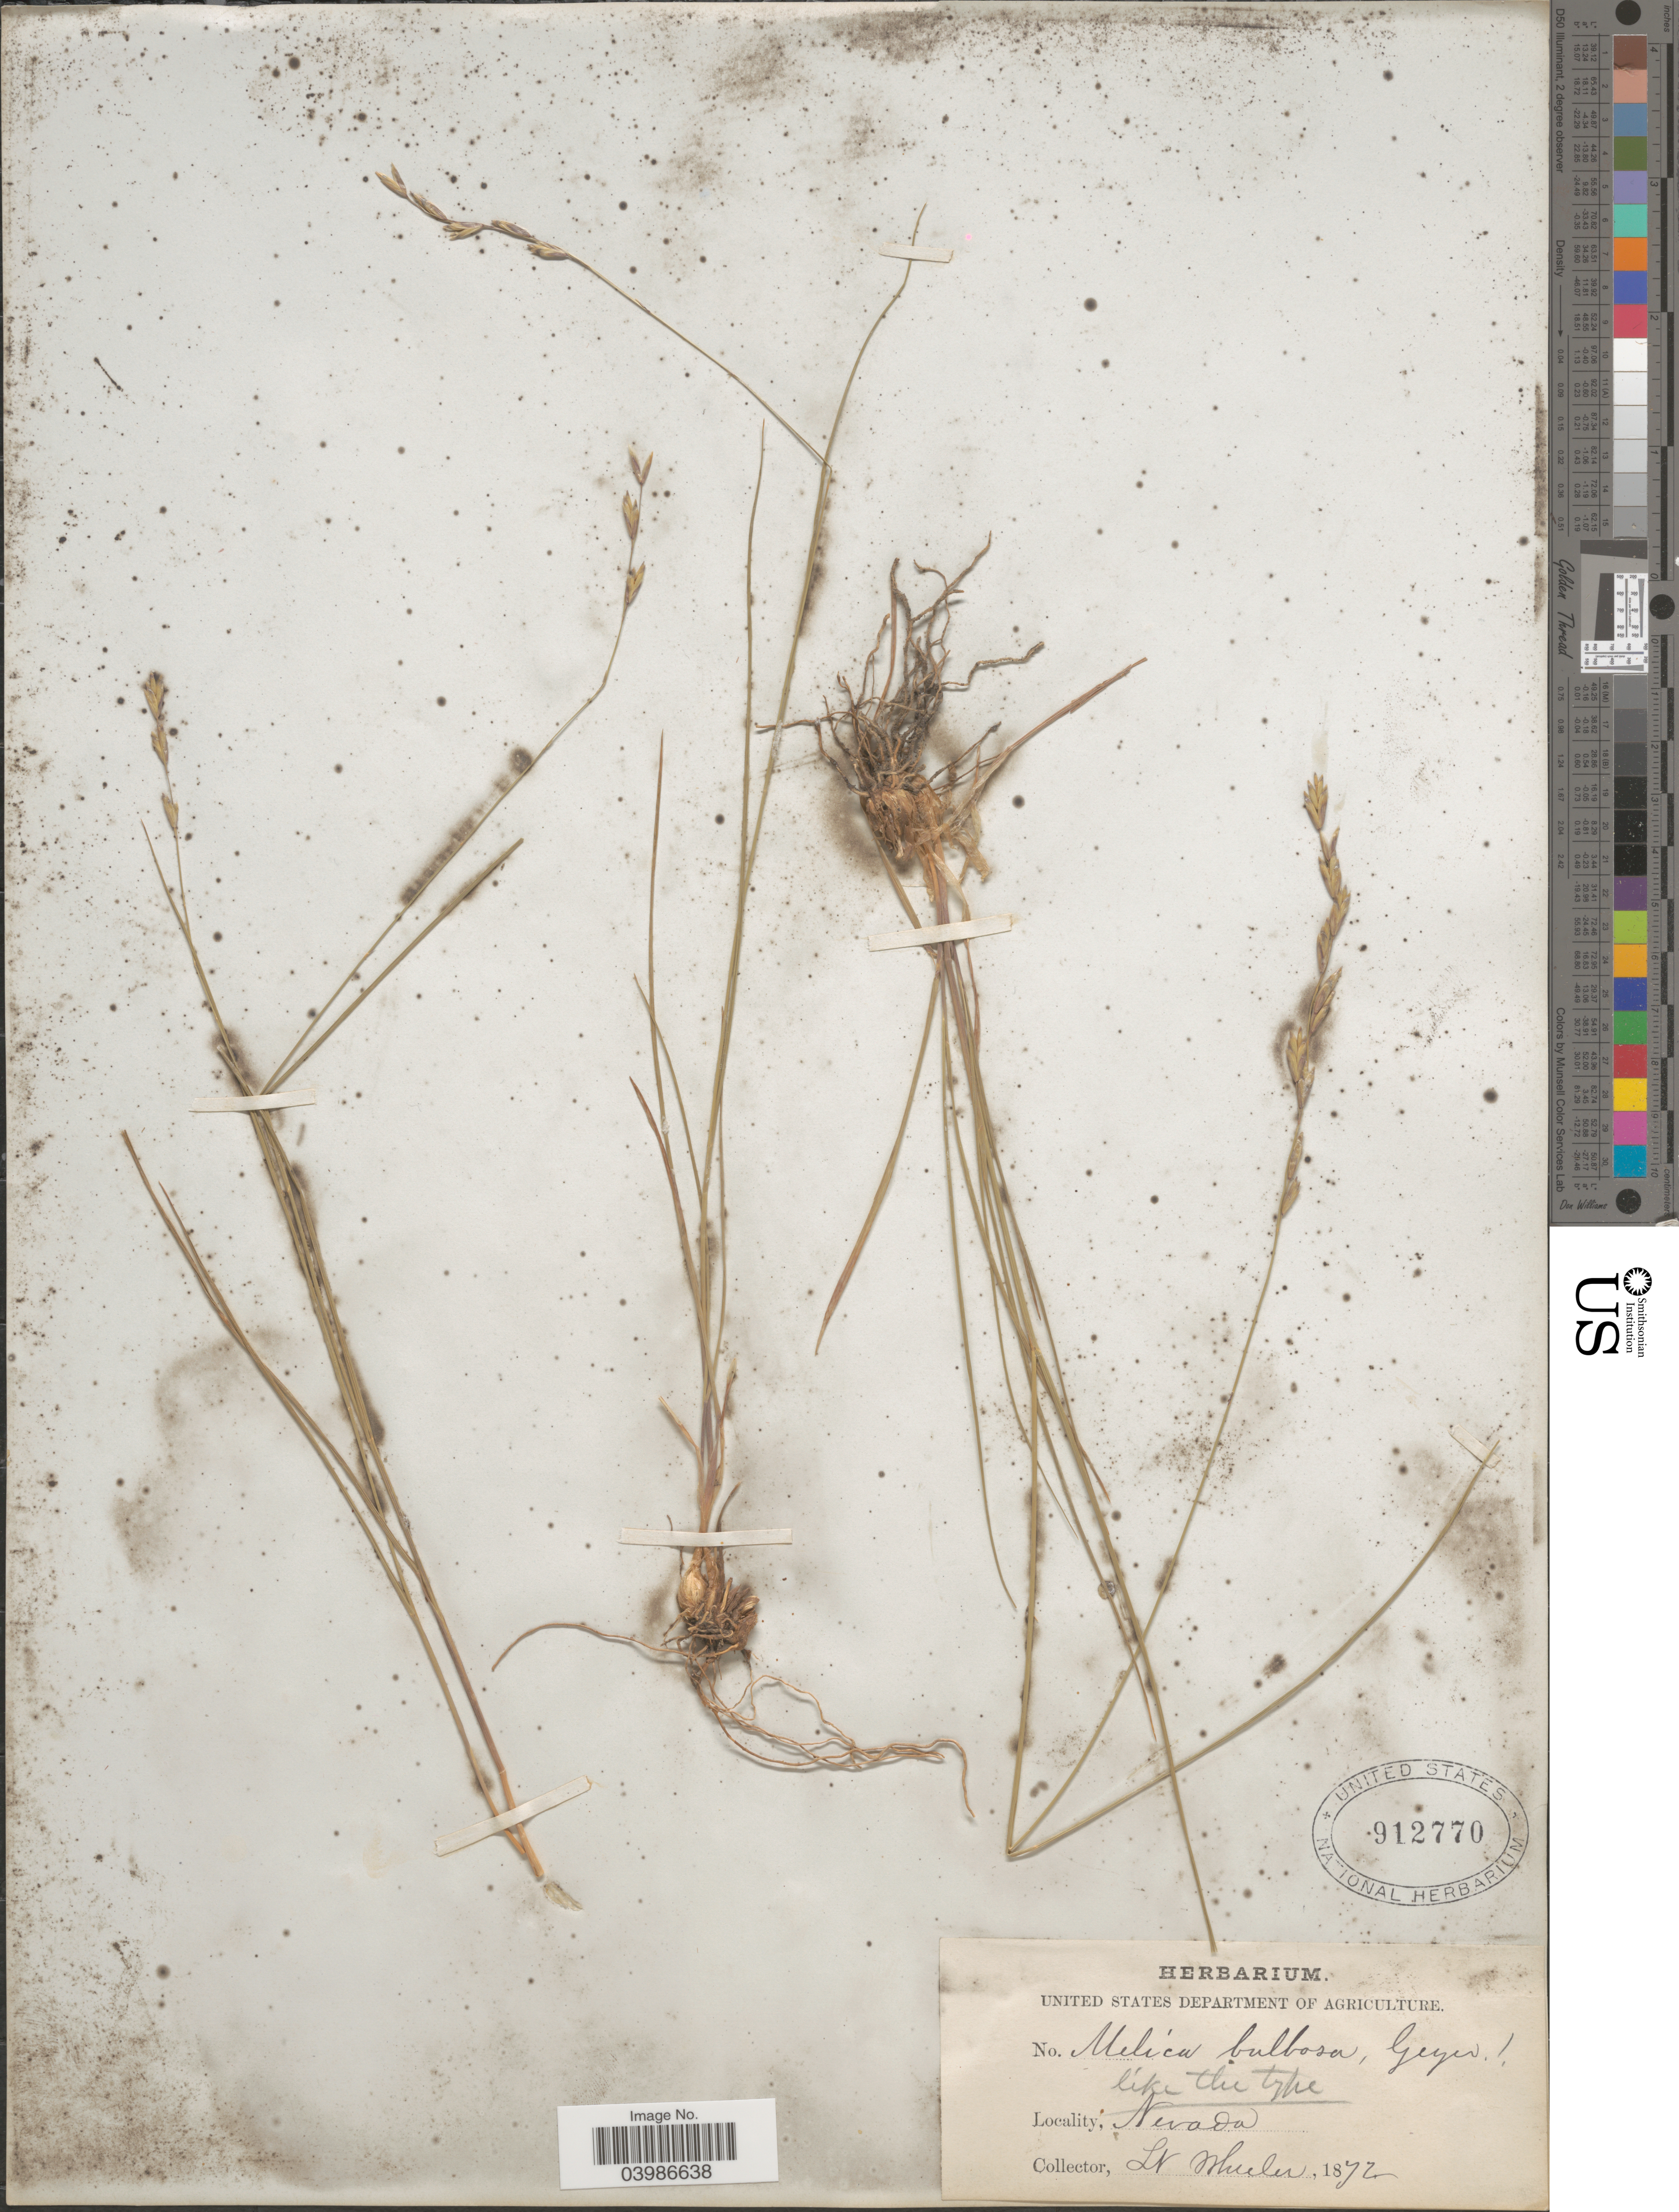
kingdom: Plantae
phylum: Tracheophyta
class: Liliopsida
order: Poales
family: Poaceae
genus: Melica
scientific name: Melica spectabilis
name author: Scribn.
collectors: -- Wheeler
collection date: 1872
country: United States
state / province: Nevada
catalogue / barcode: US 912770